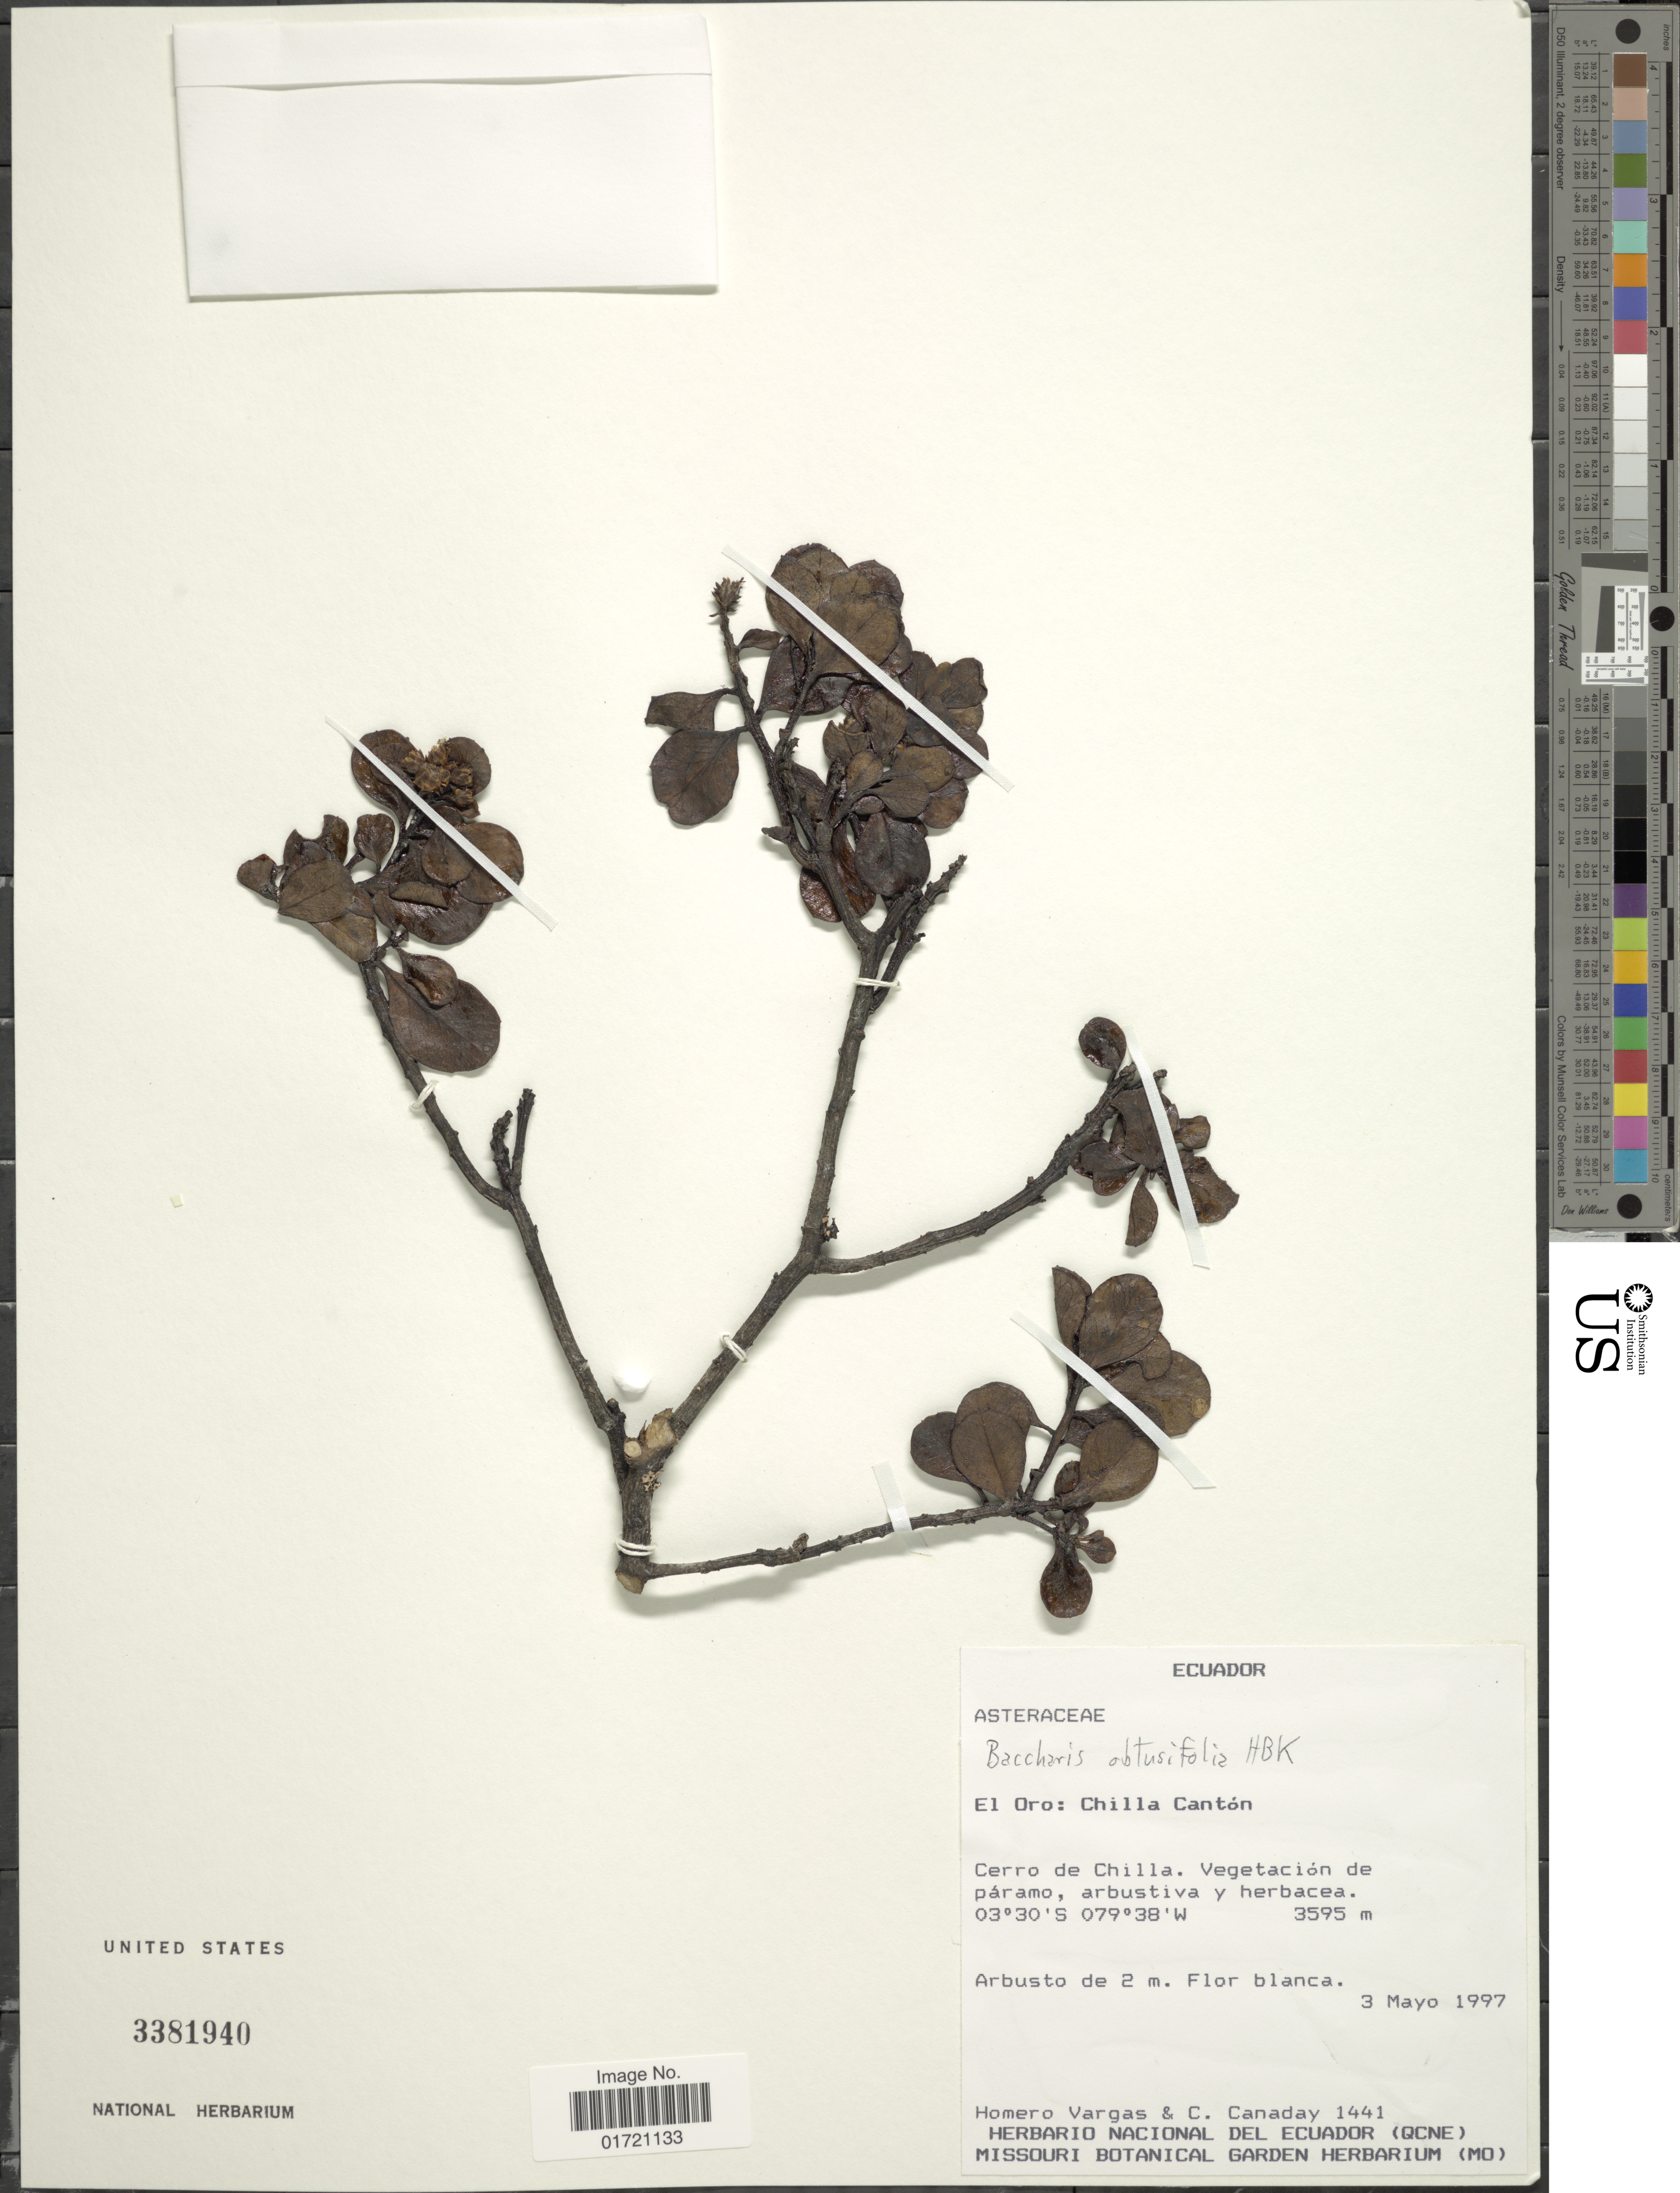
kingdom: Plantae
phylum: Tracheophyta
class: Magnoliopsida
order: Asterales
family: Asteraceae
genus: Baccharis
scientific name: Baccharis obtusifolia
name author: Kunth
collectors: H. Vargas & C. Canaday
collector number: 1441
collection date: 1997-05-03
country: Ecuador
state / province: El Oro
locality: El Oro: Chilla Cantón. Cerro de Chilla. Vegetación de páramo, arbustiva y herbacea.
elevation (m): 3595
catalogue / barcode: US 3381940